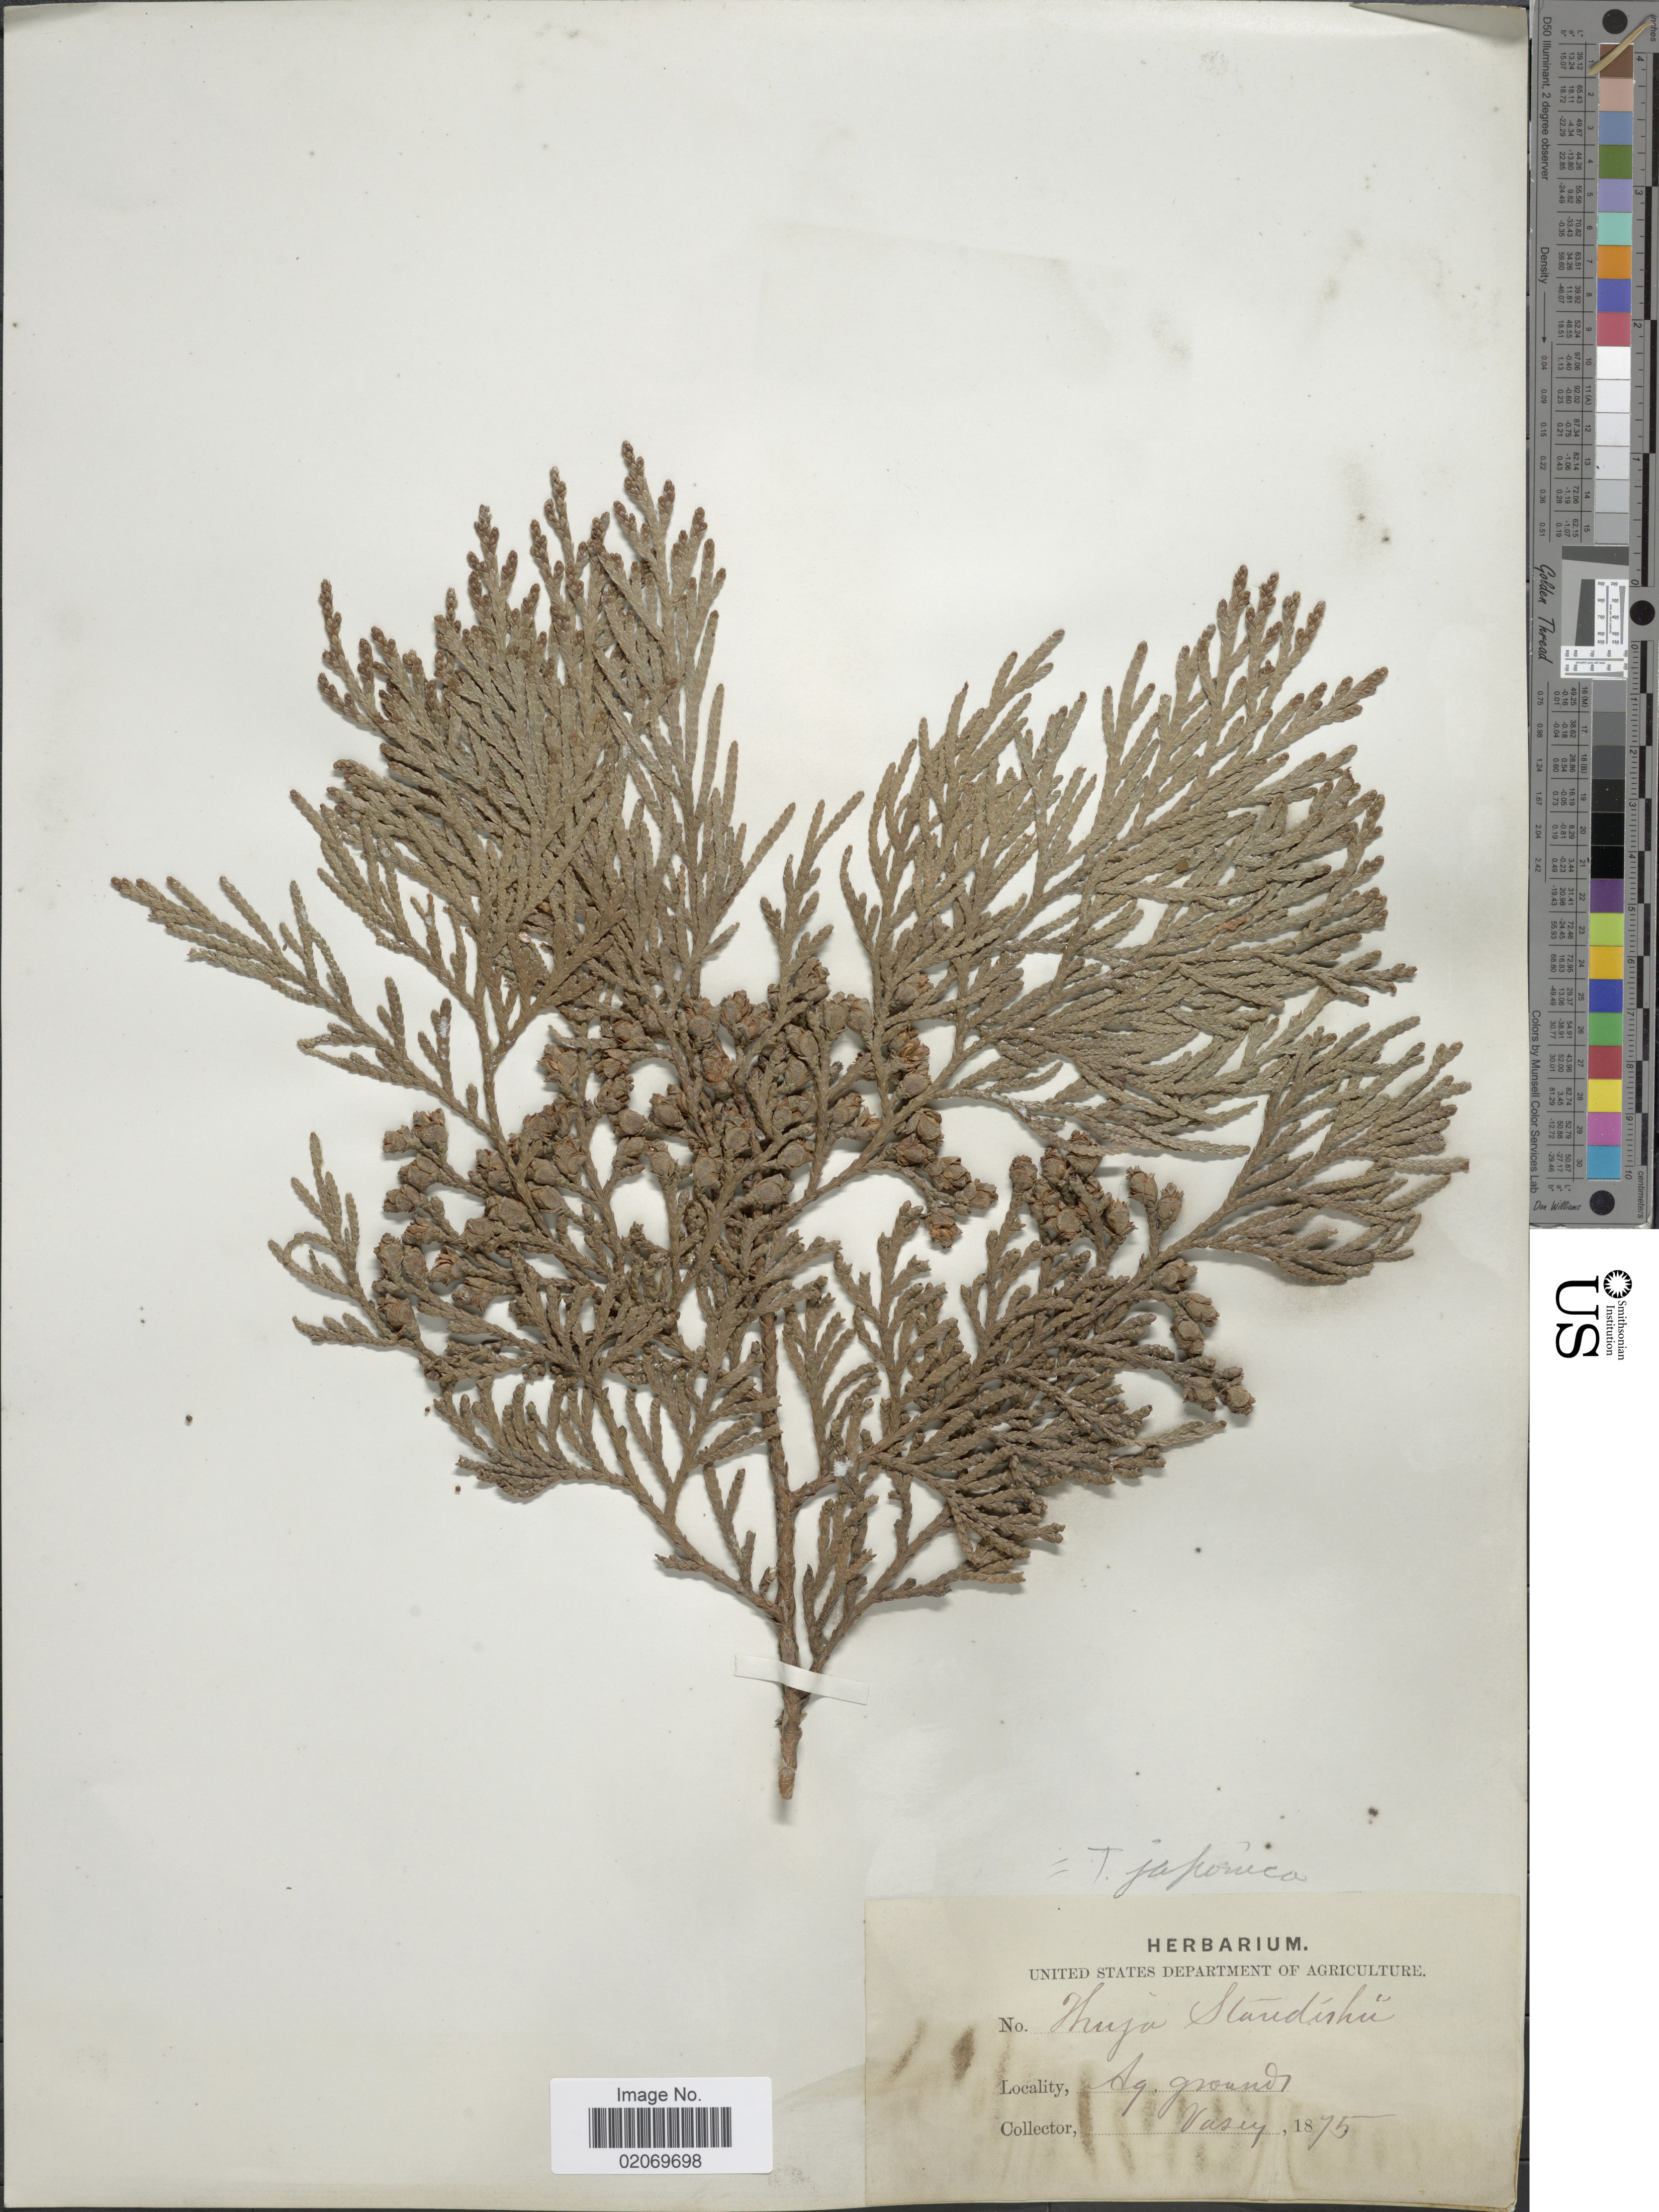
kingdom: Plantae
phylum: Tracheophyta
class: Pinopsida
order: Pinales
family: Cupressaceae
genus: Thuja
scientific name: Thuja japonica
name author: Maxim.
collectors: Vasey, --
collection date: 1875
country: United States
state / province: District of Columbia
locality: Ag. Grounds